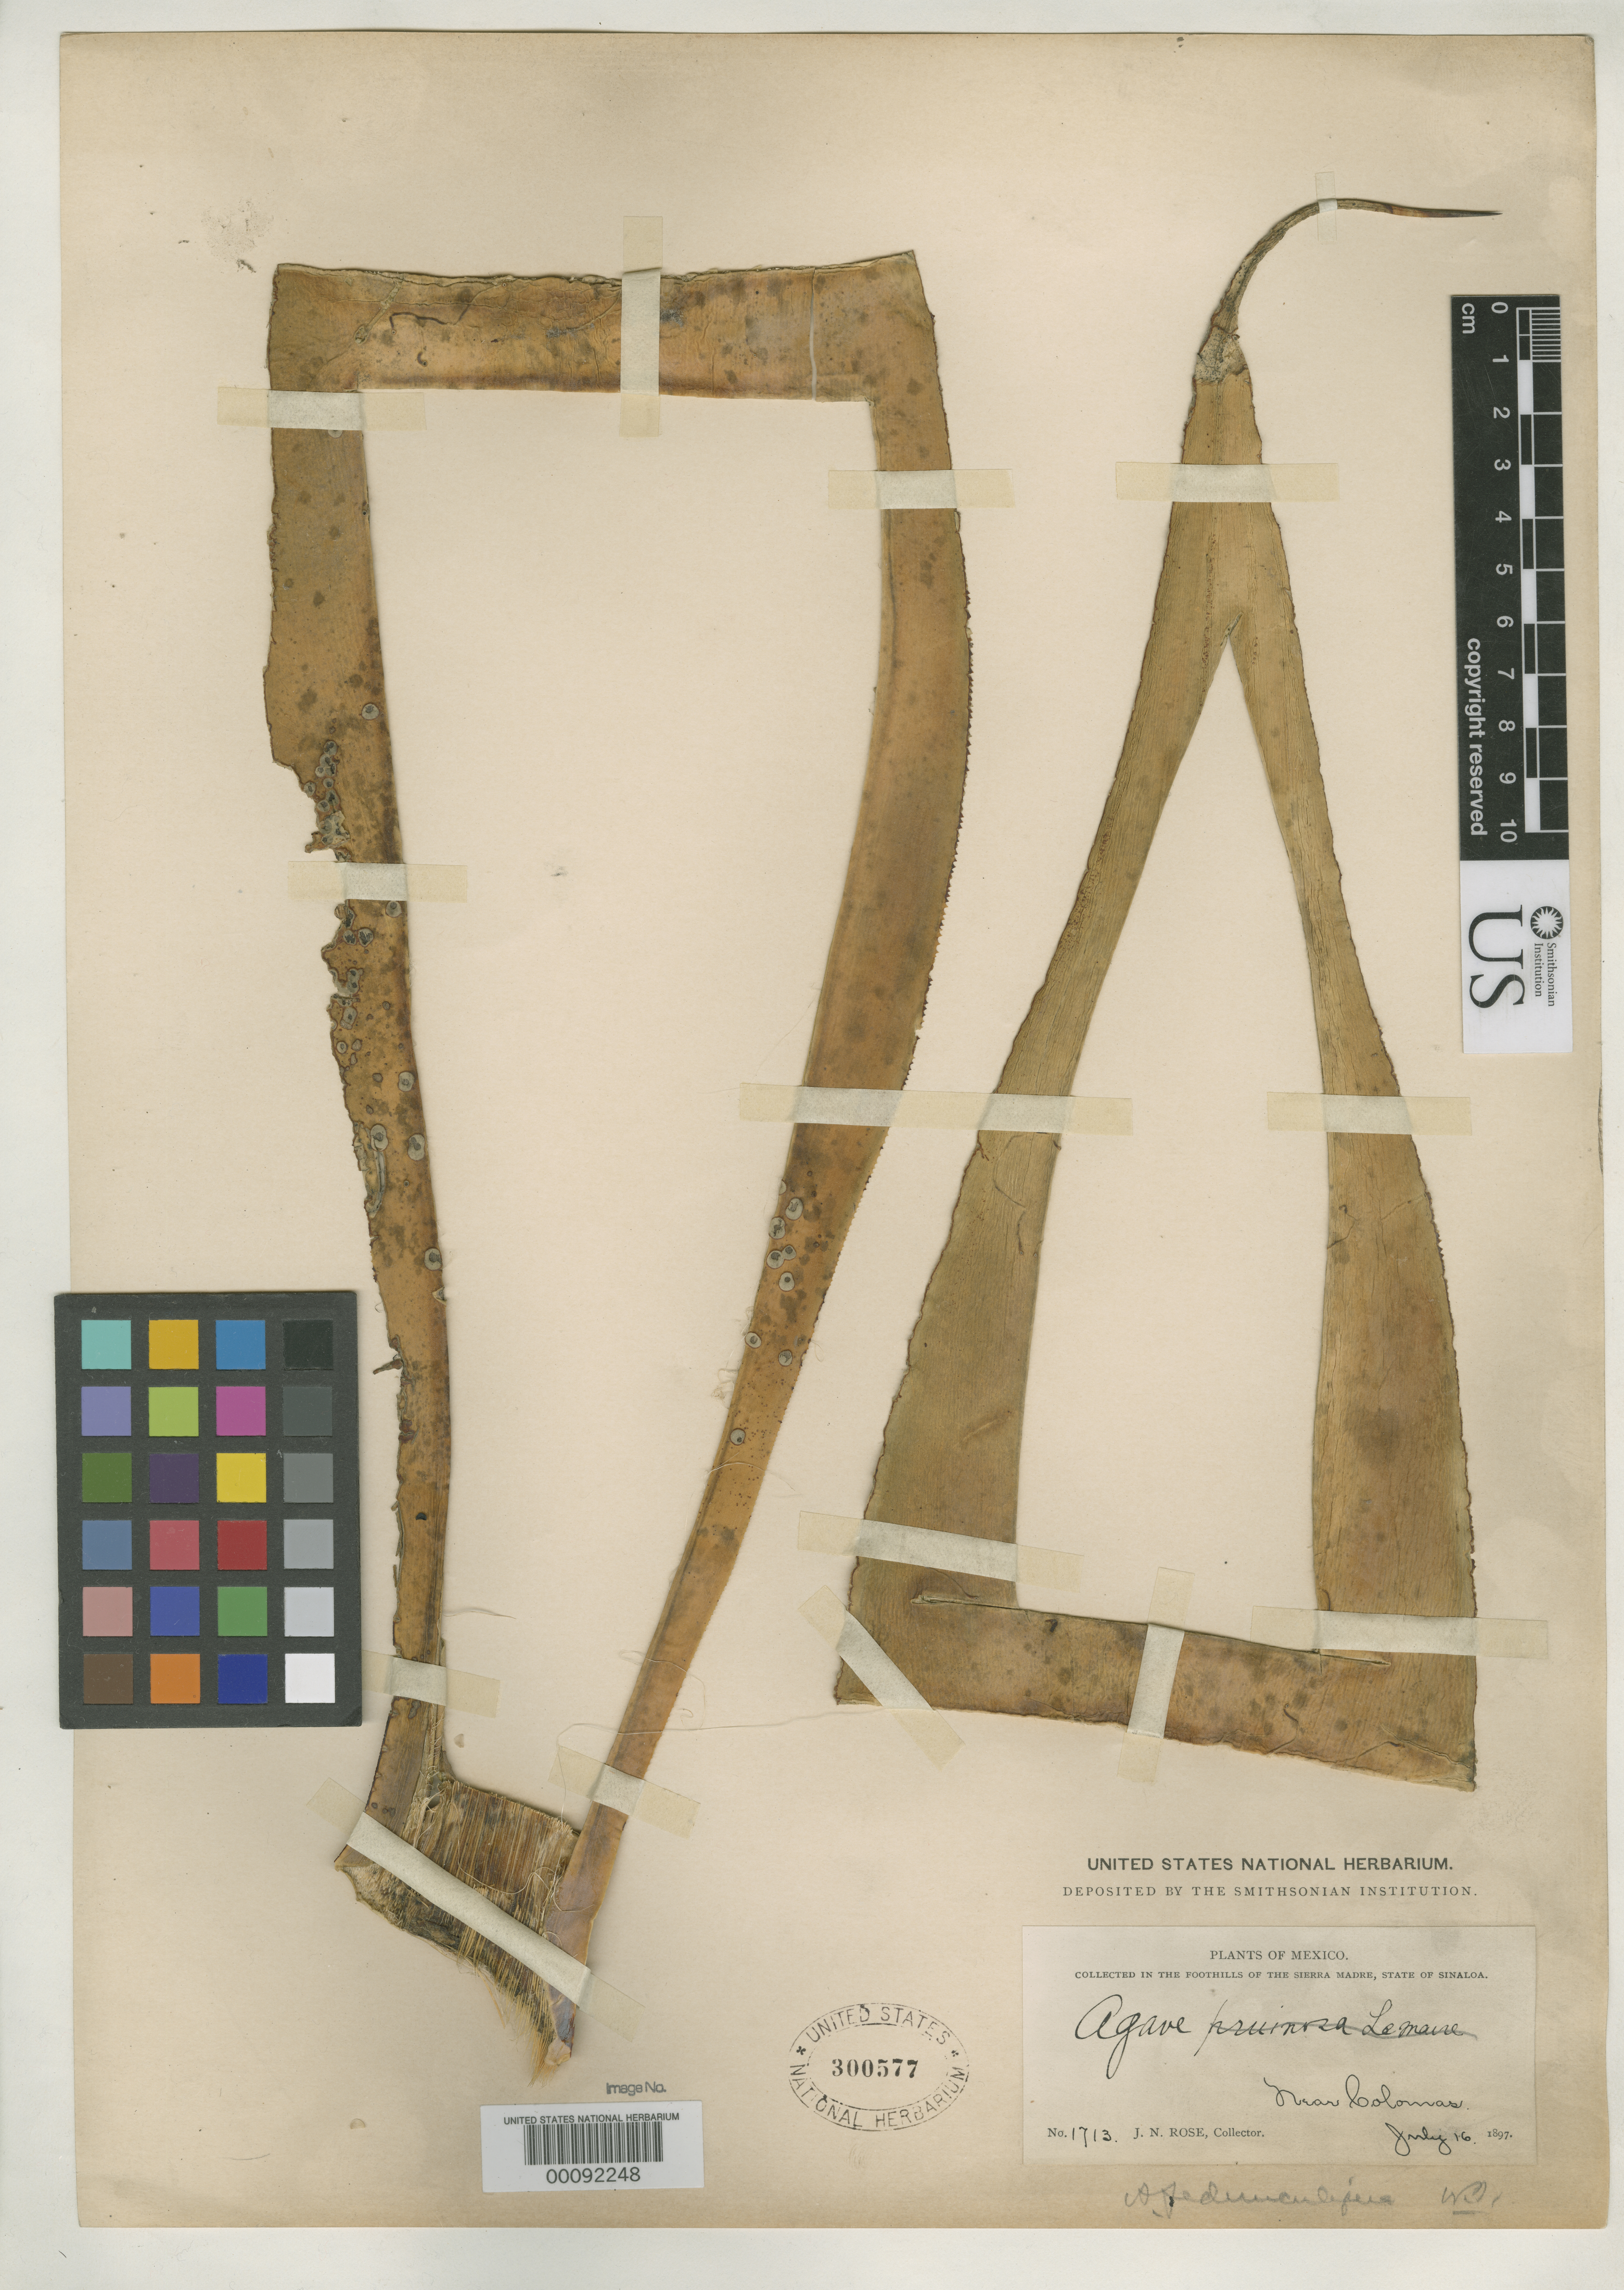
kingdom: Plantae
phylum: Tracheophyta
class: Liliopsida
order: Asparagales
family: Asparagaceae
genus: Agave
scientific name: Agave pedunculifera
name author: Trel.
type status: Type Collection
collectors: J. N. Rose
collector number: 1713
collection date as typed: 16 Jul 1897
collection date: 1897-07-16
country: Mexico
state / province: Sinaloa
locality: Sierra Madre, Colomas.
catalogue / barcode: US 300577